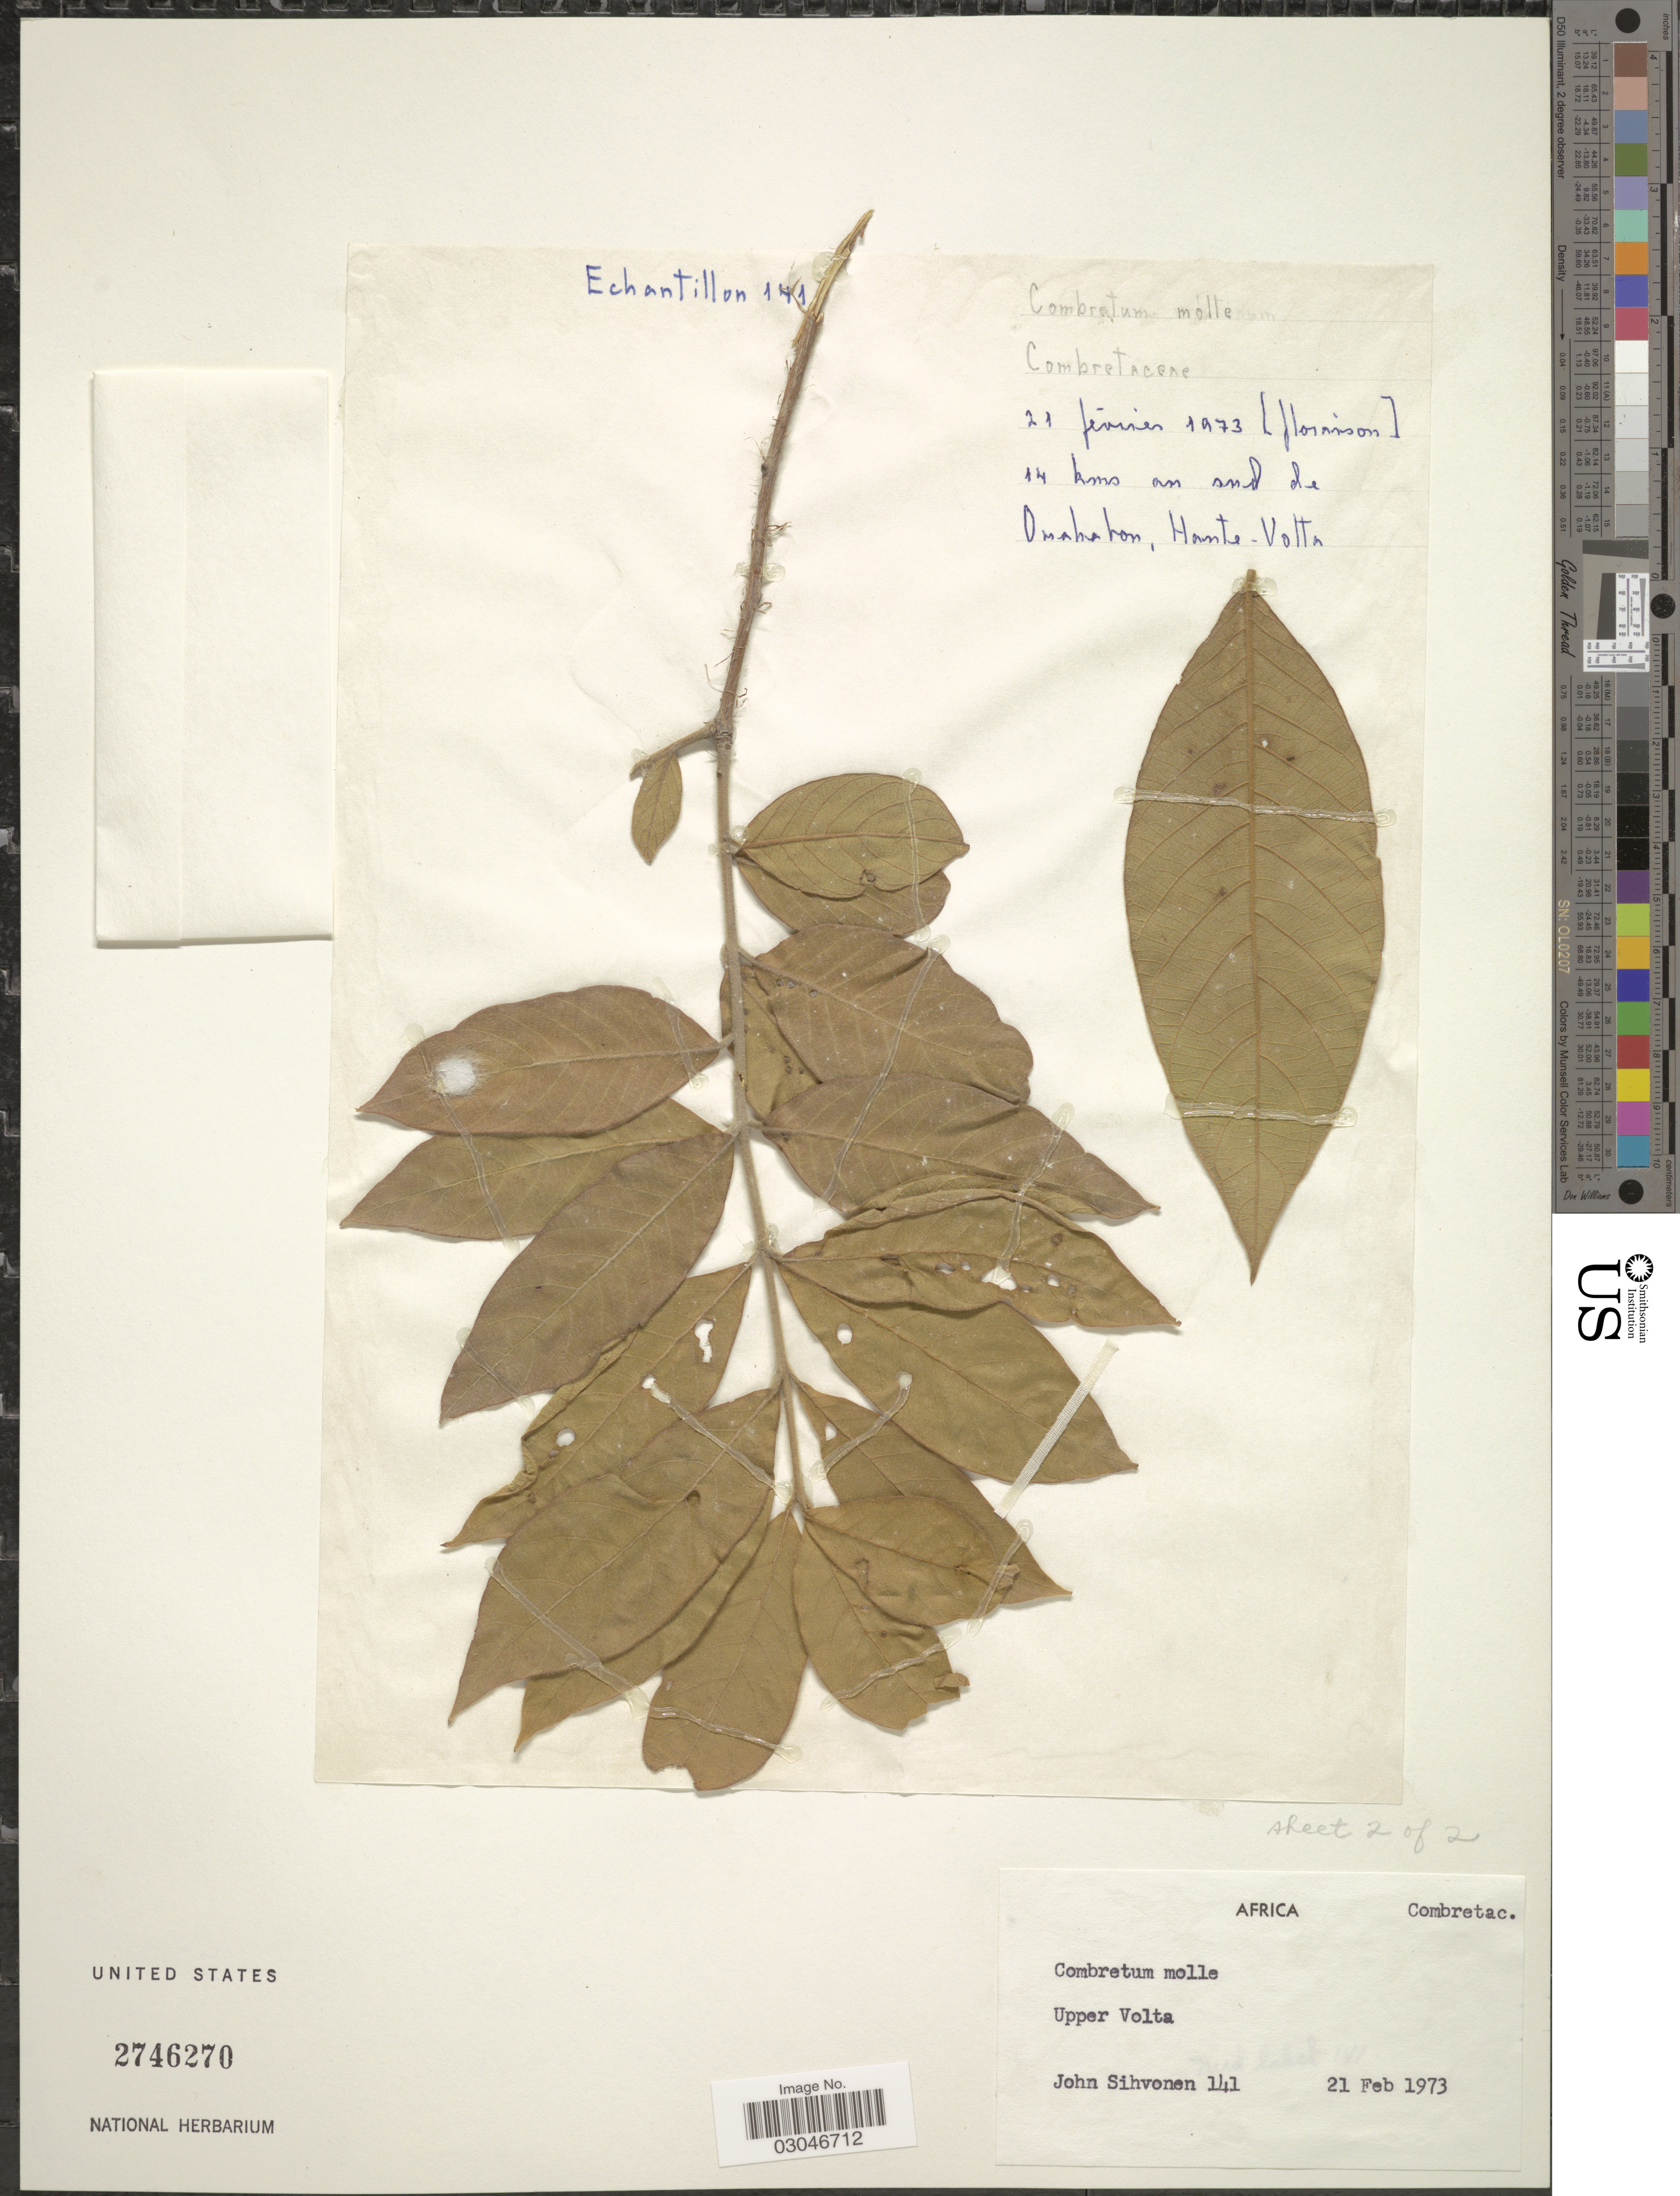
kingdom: Plantae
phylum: Tracheophyta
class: Magnoliopsida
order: Myrtales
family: Combretaceae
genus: Combretum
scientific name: Combretum molle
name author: R. Br. ex G. Don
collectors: J. Sihvonen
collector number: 141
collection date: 1973-02-21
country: Burkina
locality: Upper Volta. 14 kms on and de Ouahahon [interpreted], Haute-Volta.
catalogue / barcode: US 2746270